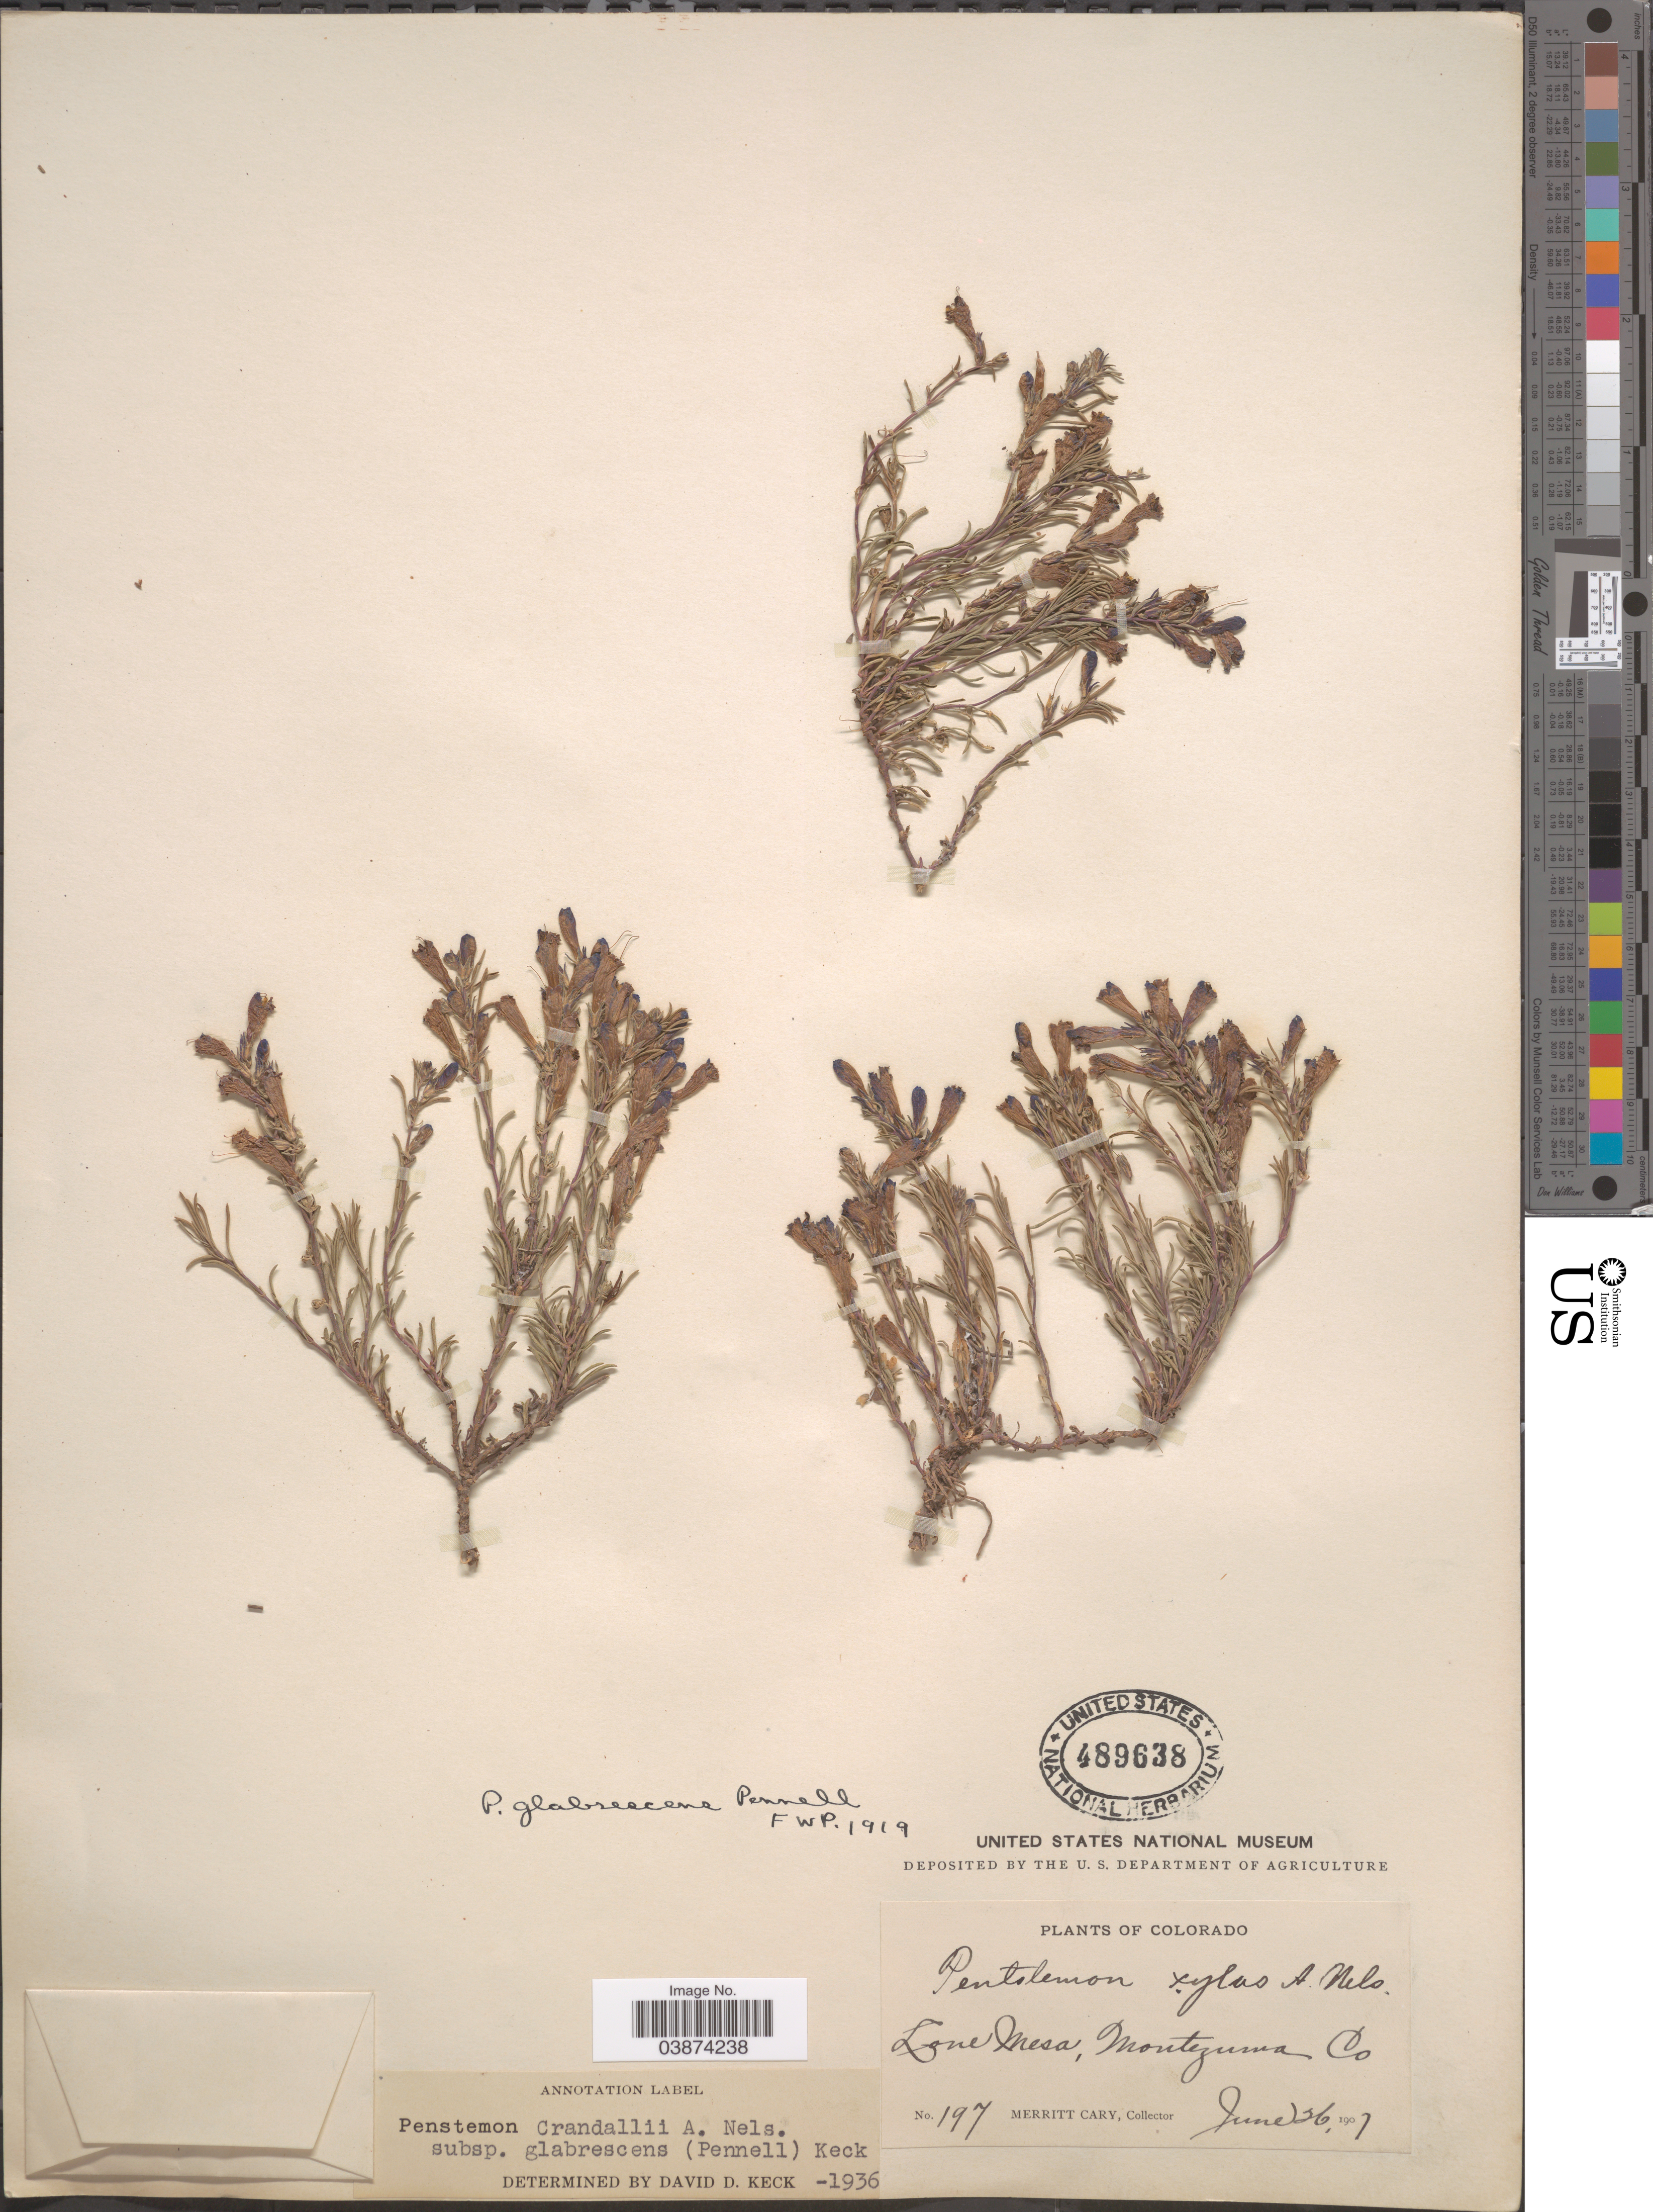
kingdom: Plantae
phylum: Tracheophyta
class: Magnoliopsida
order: Lamiales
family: Plantaginaceae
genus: Penstemon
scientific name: Penstemon crandallii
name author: A. Nelson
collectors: M. Cary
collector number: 197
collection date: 1907-06-26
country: United States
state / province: Colorado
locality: Lone Mesa, Montezuma Co.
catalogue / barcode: US 489638